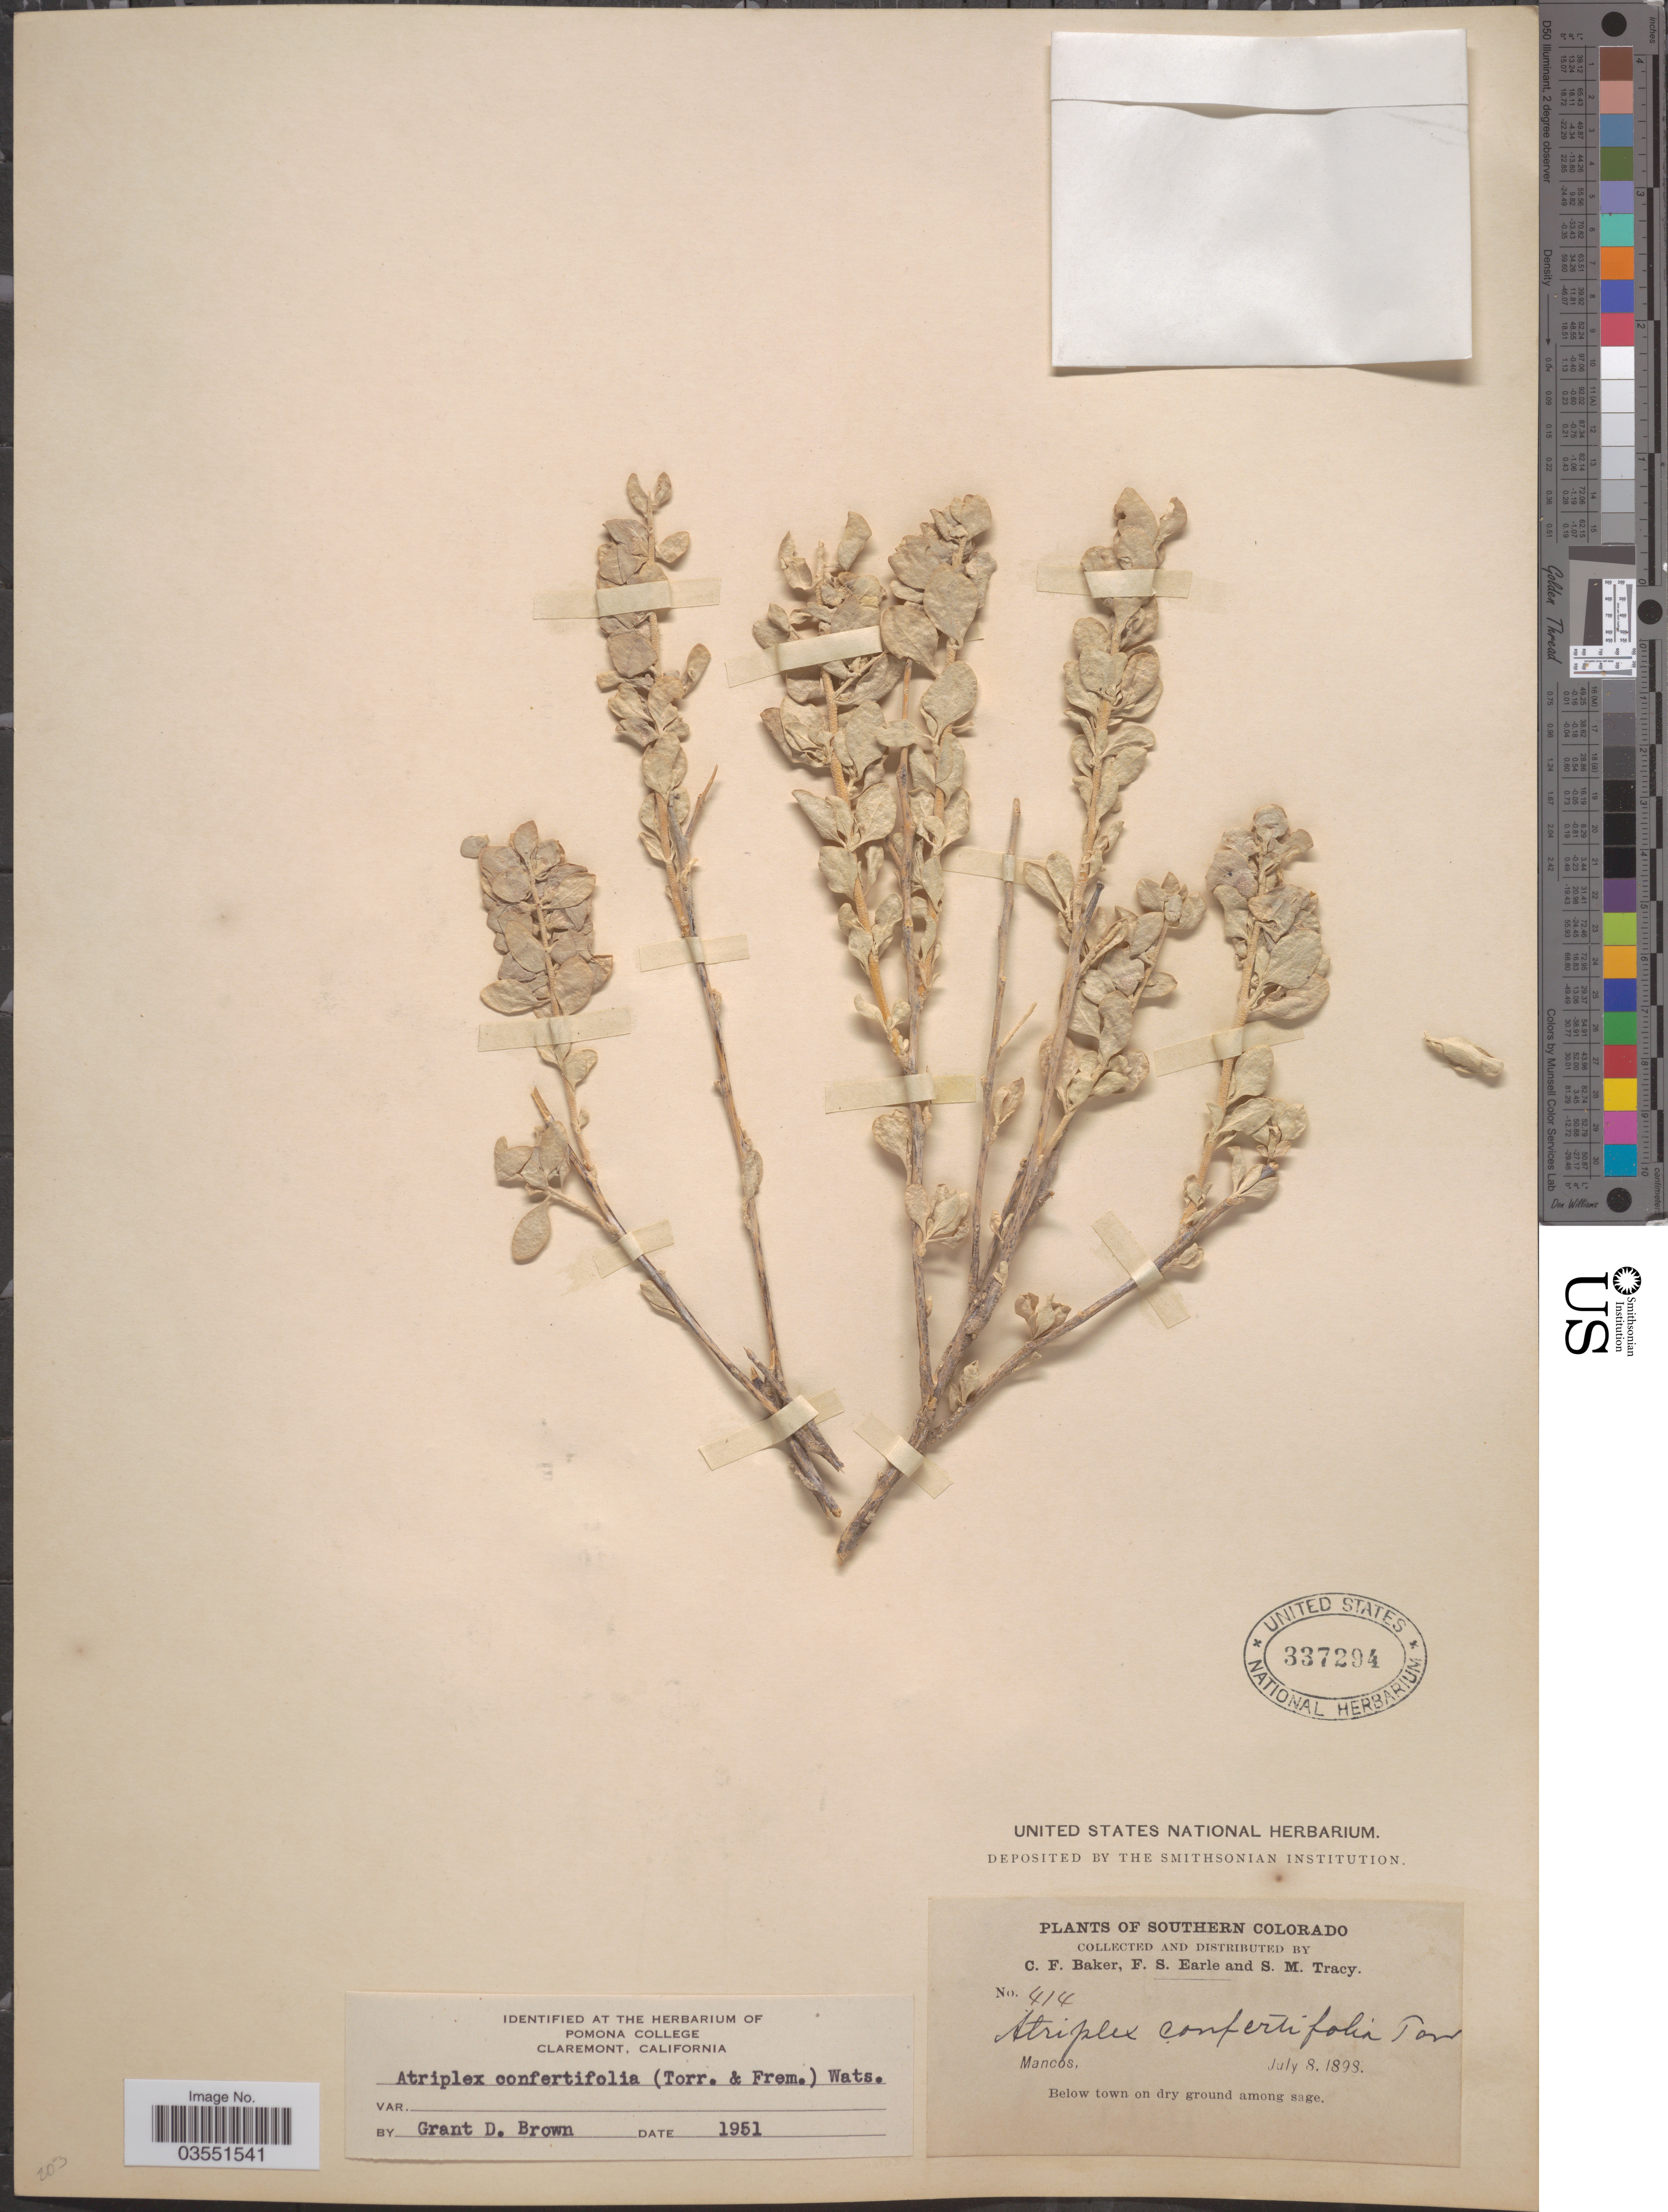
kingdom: Plantae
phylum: Tracheophyta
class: Magnoliopsida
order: Caryophyllales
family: Amaranthaceae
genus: Atriplex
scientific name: Atriplex confertifolia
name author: (Torr. & Frém.) S. Watson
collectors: C. F. Baker, F. S. Earle & S. M. Tracy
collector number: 414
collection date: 1898-07-08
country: United States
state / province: Colorado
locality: Southern Colorado. Mancos.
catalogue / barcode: US 337294